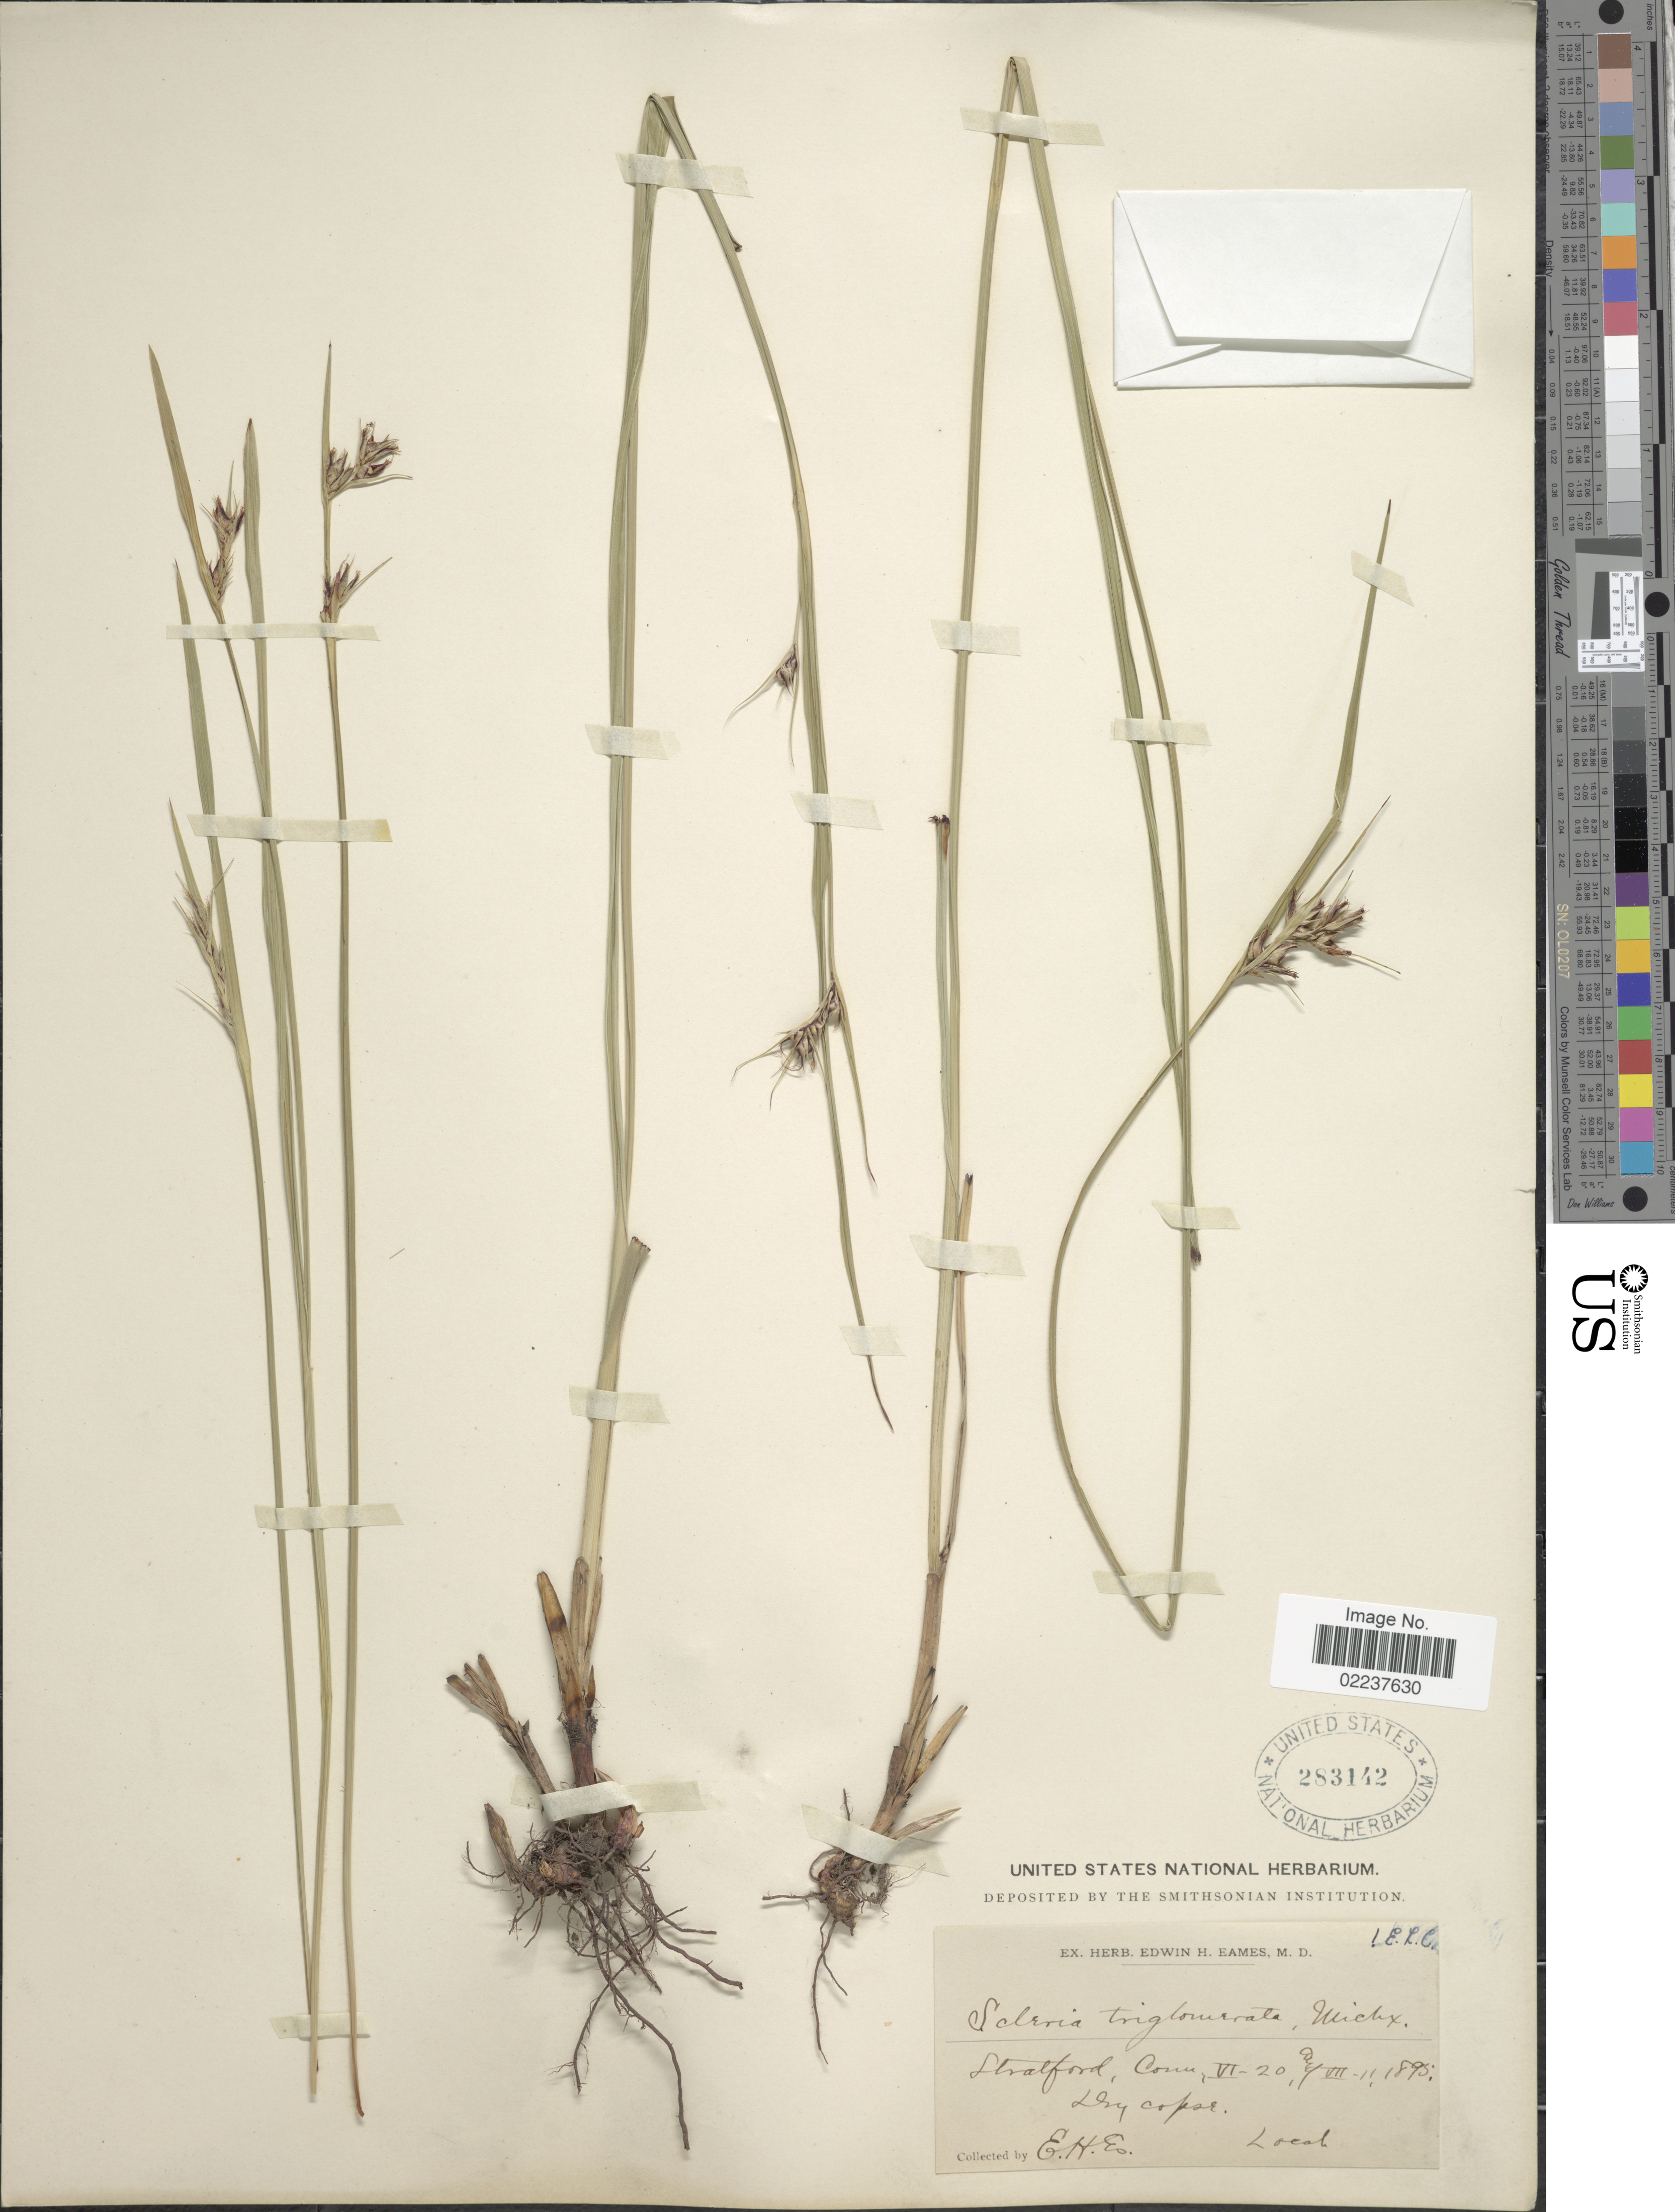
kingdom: Plantae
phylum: Tracheophyta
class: Liliopsida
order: Poales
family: Cyperaceae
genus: Scleria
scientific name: Scleria triglomerata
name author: Michx.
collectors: E. H. Eames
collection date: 1893-06-20/1895-07-11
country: United States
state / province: Connecticut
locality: Stratford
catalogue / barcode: US 283142